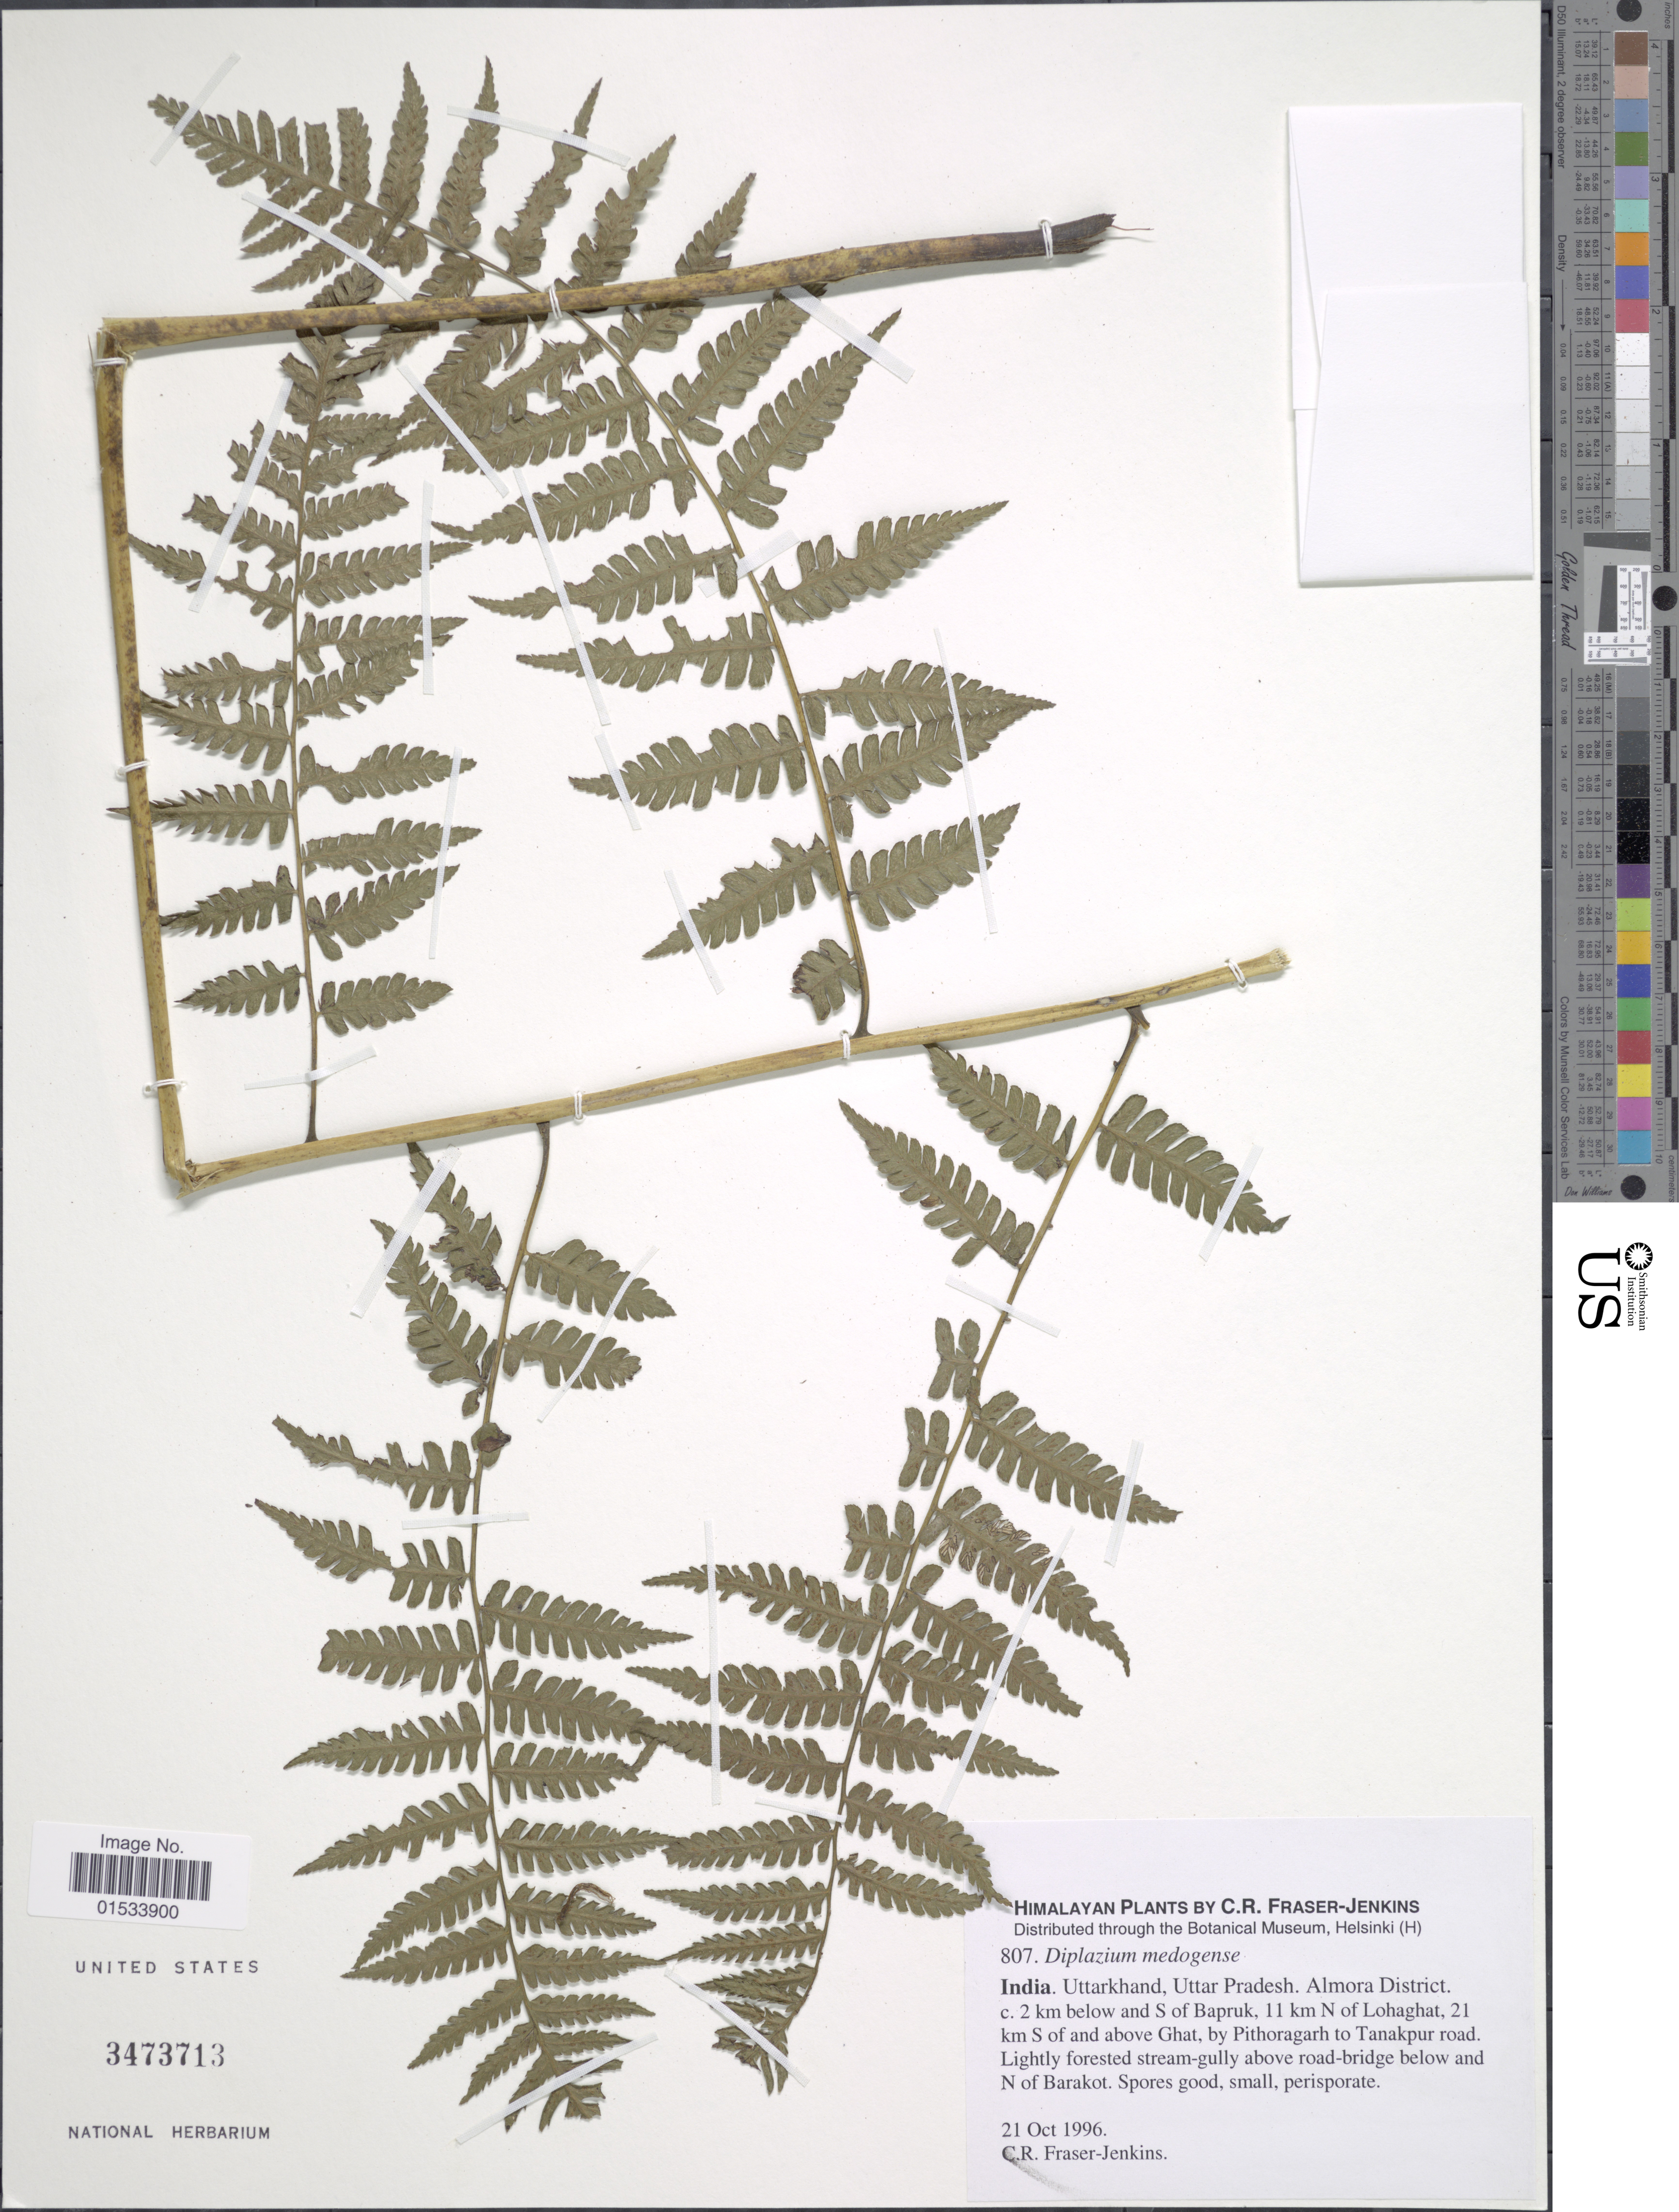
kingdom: Plantae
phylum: Tracheophyta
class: Polypodiopsida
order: Polypodiales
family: Athyriaceae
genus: Diplazium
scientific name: Diplazium medogense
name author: (Ching & S.K. Wu) Fraser-Jenk.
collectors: C. R. Fraser-Jenkins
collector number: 807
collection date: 1996-10-21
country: India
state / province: Uttarakhand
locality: Uttar Pradesh, Almora District, c. 2 km below and S of Bapruk, 11 km N of Lohaghat, 21 km S of and above Ghat, by Pithoragarh to Tanakpur road, Lightly forested stream-gully above road-bridge below and N of Barakot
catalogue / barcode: US 3473713